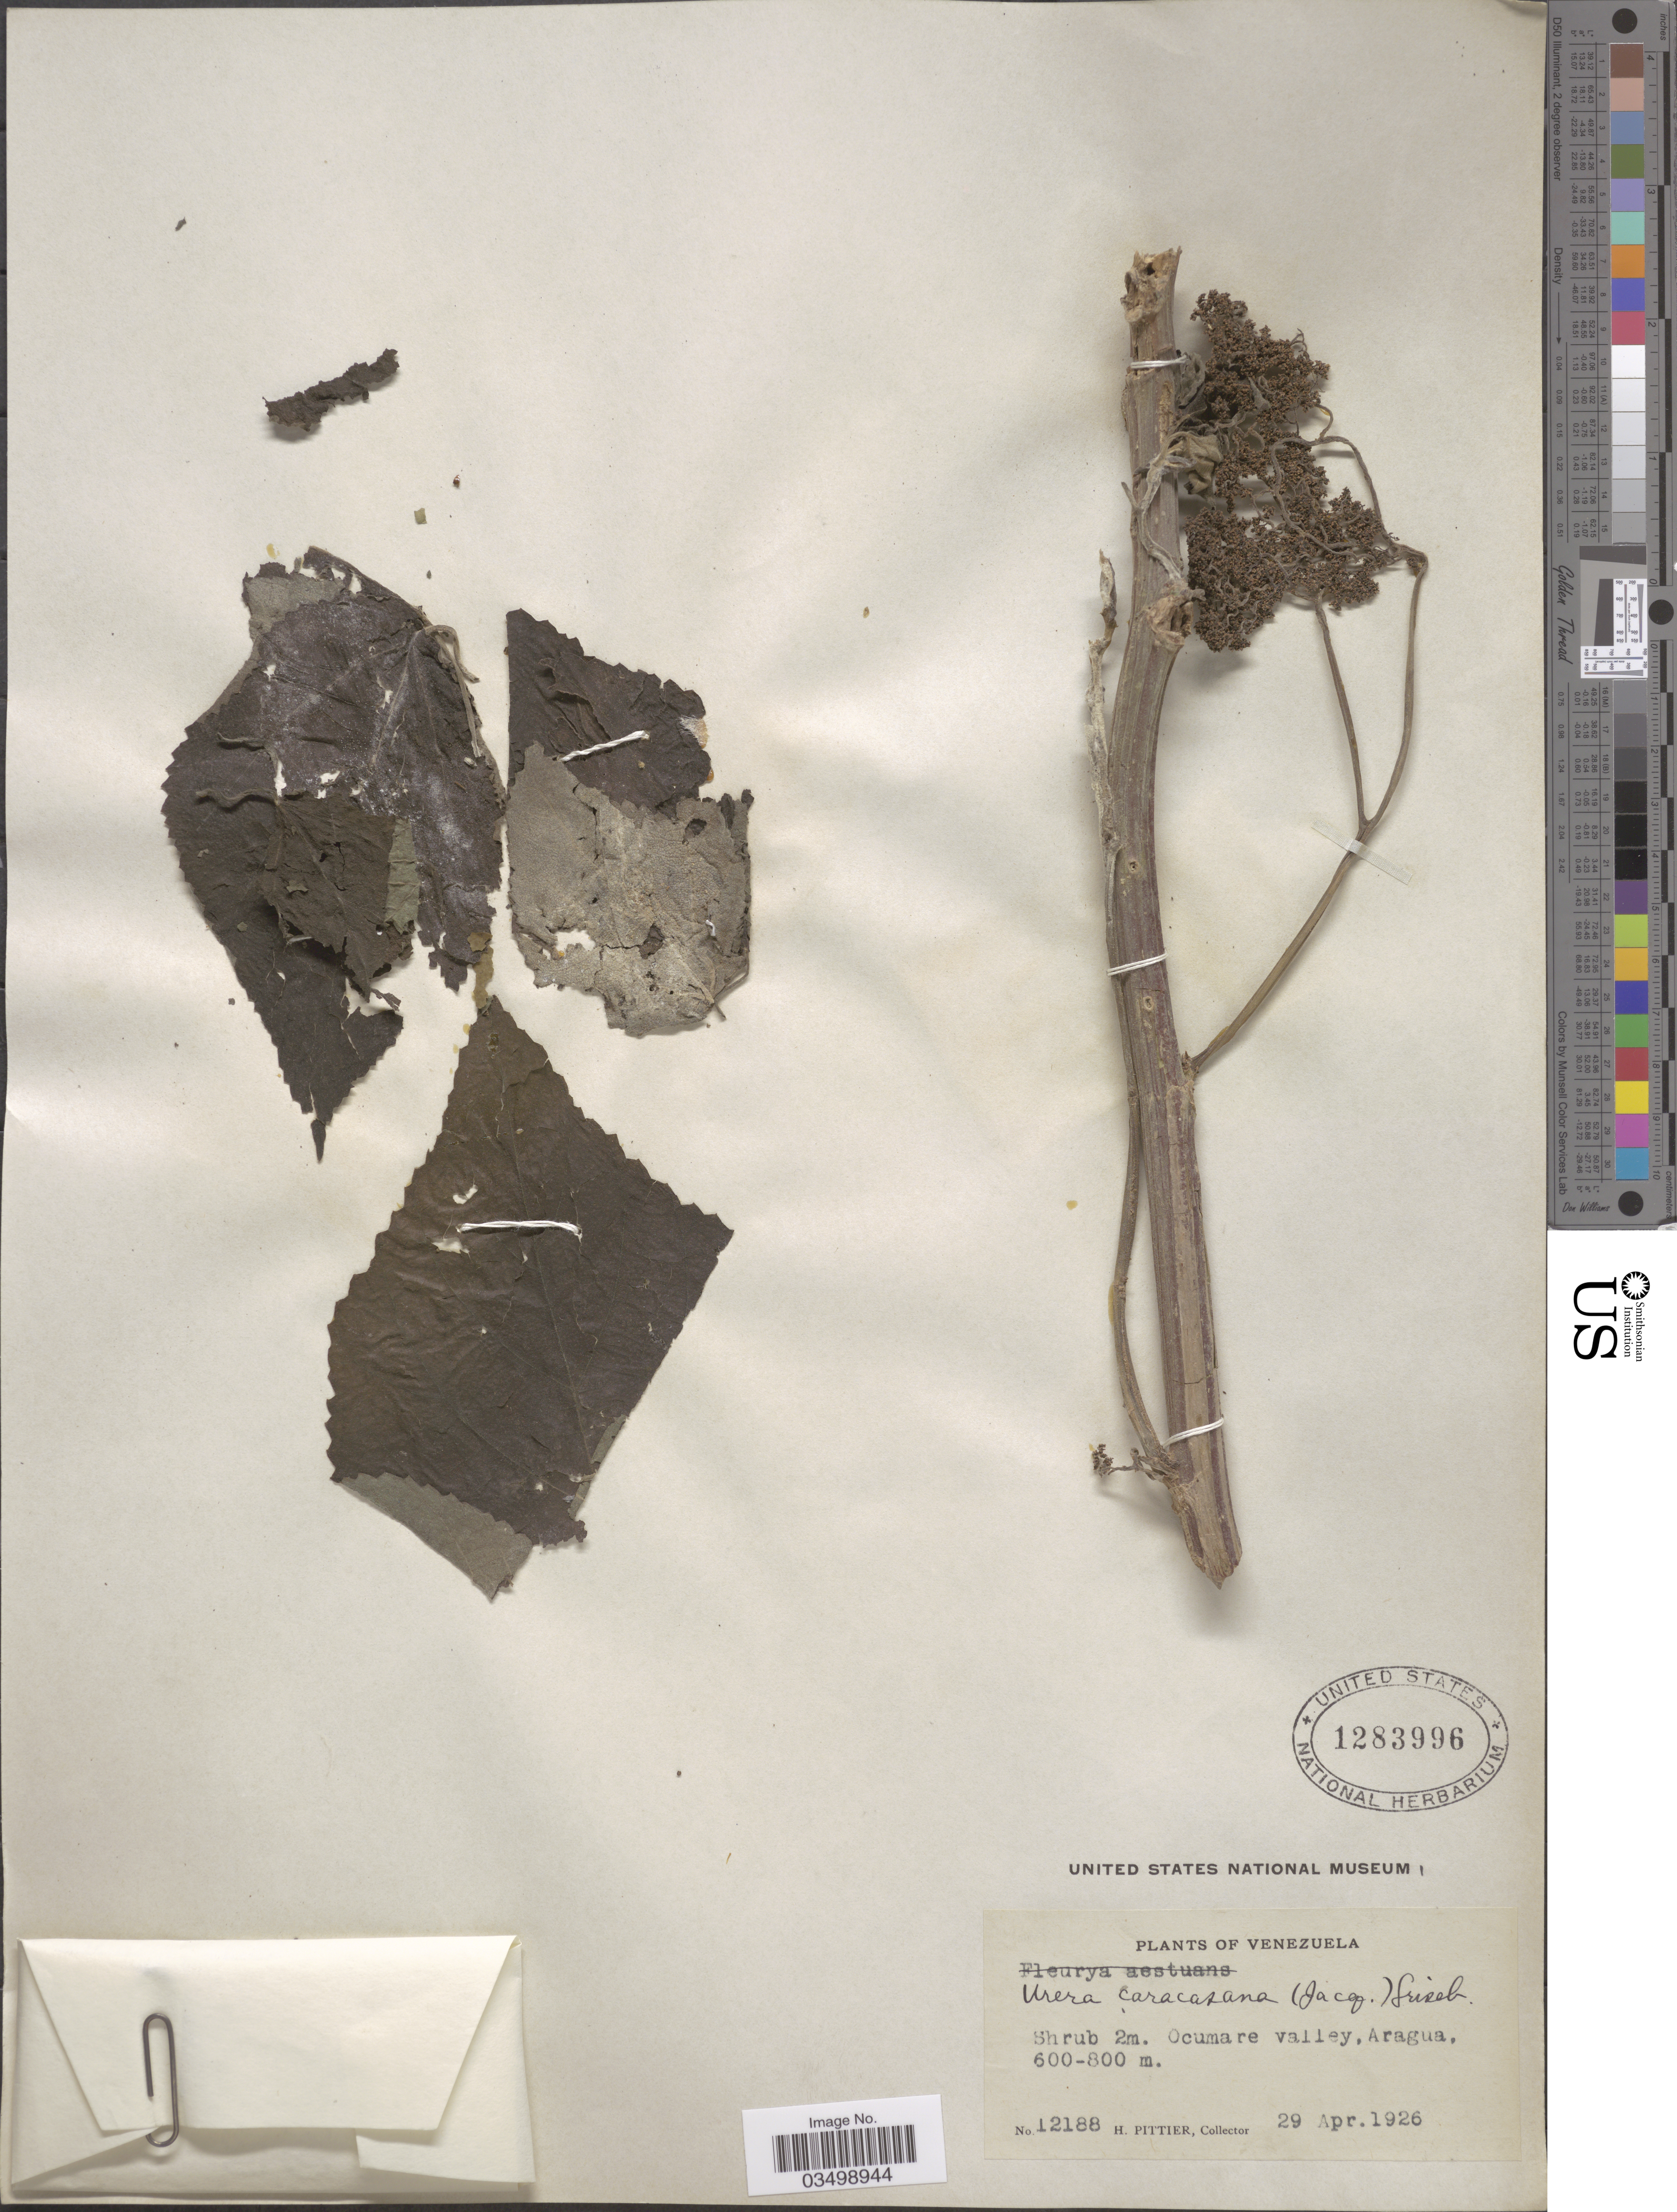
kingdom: Plantae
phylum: Tracheophyta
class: Magnoliopsida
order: Rosales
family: Urticaceae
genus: Urera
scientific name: Urera caracasana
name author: (Jacq.) Gaudich. ex Griseb.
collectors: H. F. Pittier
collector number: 12188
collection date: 1926-04-29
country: Venezuela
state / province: Aragua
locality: Ocumare valley.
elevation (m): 600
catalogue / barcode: US 1283996